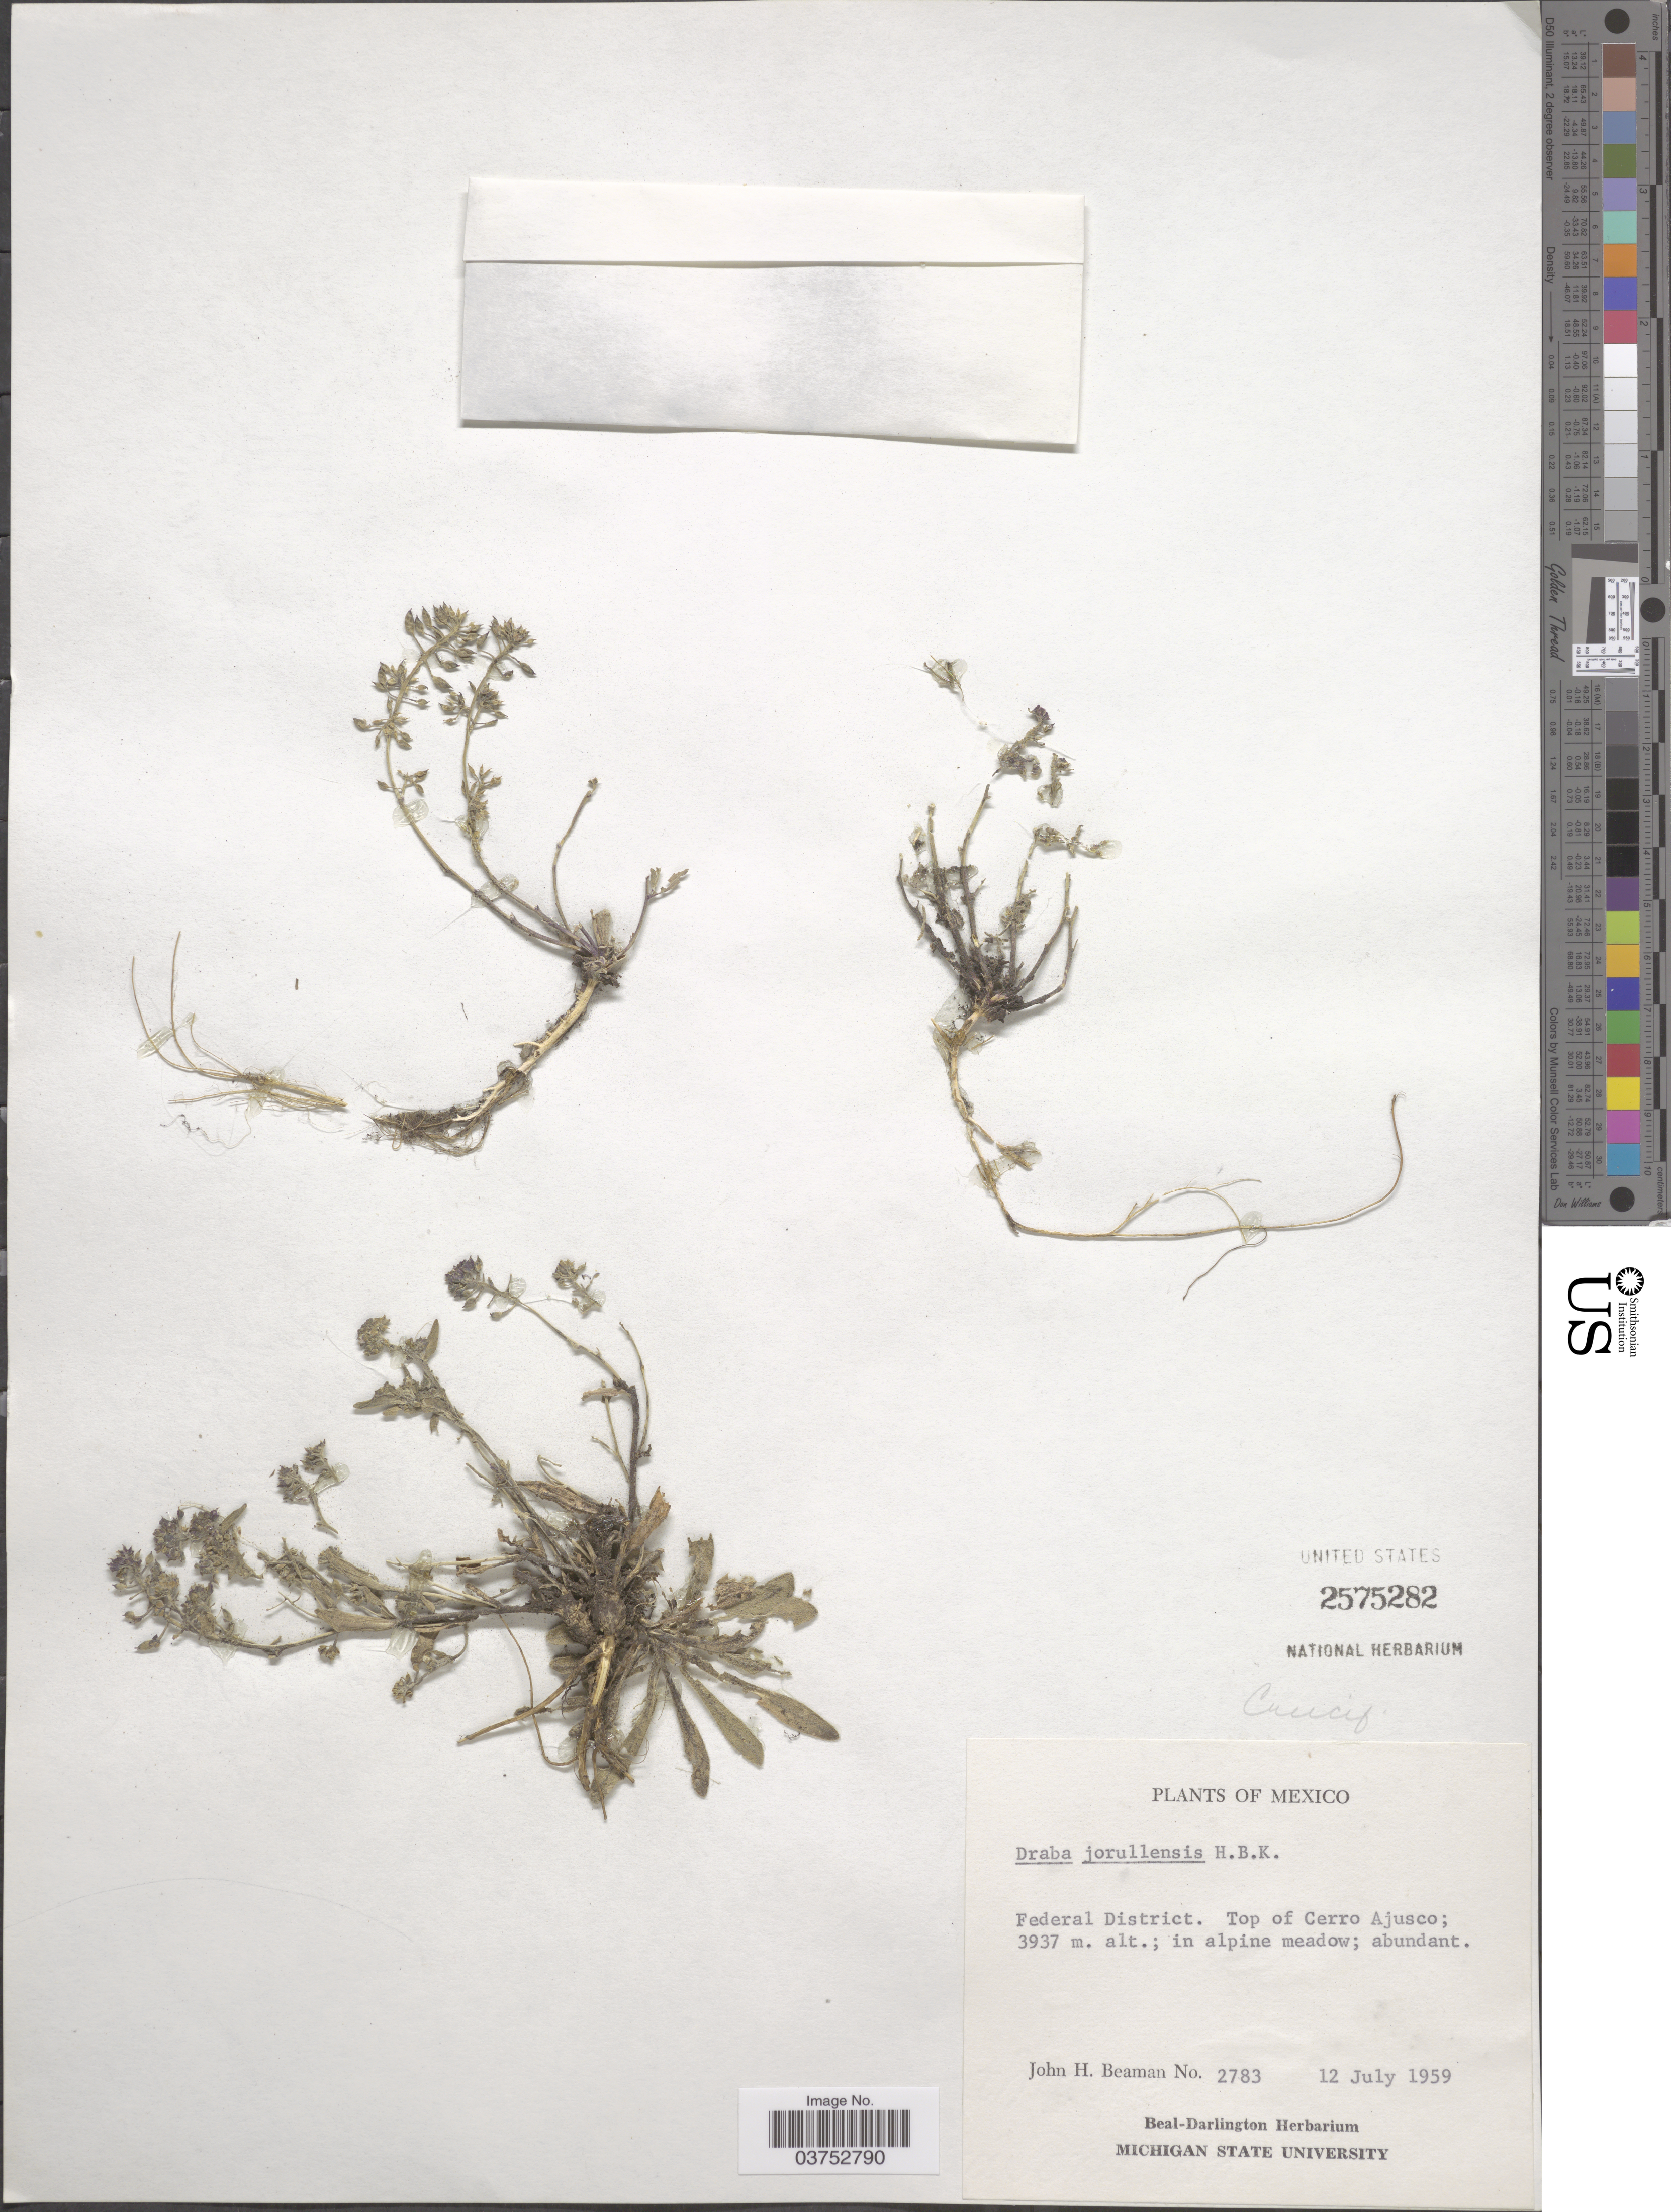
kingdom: Plantae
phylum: Tracheophyta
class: Magnoliopsida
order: Brassicales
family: Brassicaceae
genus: Draba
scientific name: Draba jorullensis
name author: Kunth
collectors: J. H. Beaman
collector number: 2783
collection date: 1959-07-12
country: Mexico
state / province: Distrito Federal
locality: Federal District. Top of Cerro Ajusco.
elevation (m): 3937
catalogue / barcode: US 2575282